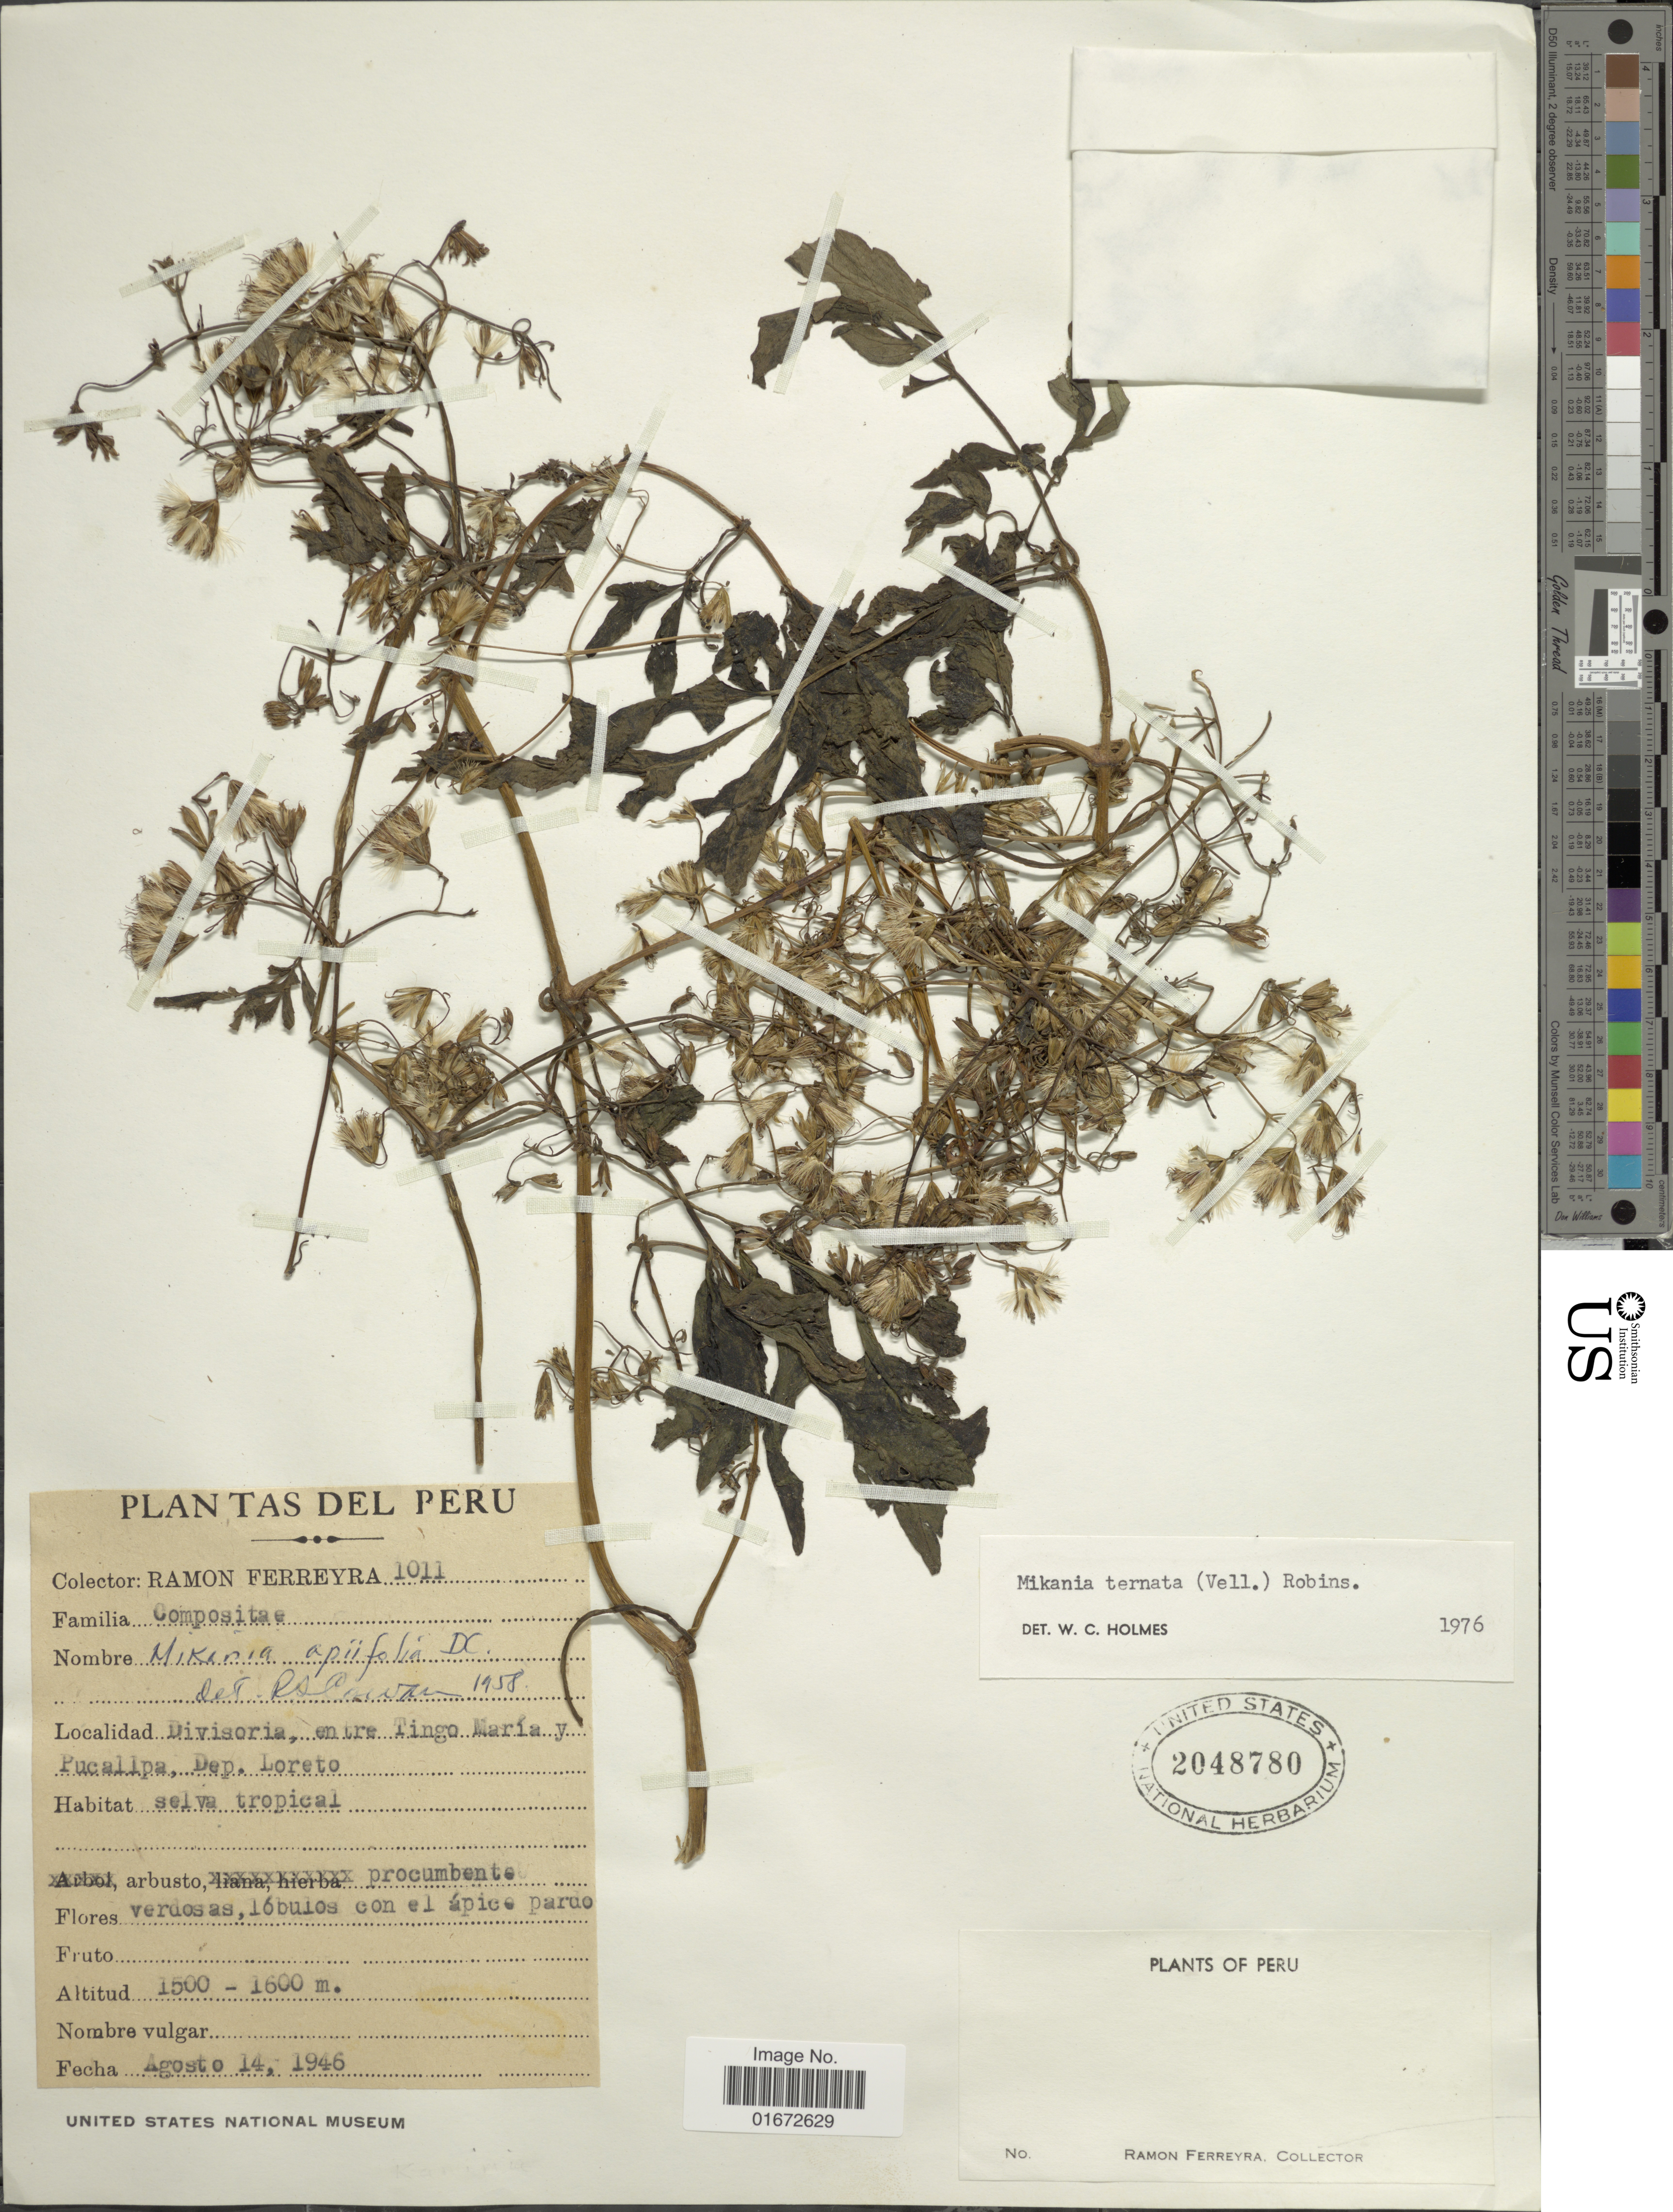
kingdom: Plantae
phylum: Tracheophyta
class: Magnoliopsida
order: Asterales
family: Asteraceae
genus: Mikania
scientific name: Mikania ternata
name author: (Vell.) B.L. Rob.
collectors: R. A. Ferreyra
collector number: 1011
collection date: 1946-08-14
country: Peru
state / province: Loreto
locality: Divisoria, entre Tingo María y Pucallpa, Dep. Loreto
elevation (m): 1500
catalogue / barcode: US 2048780